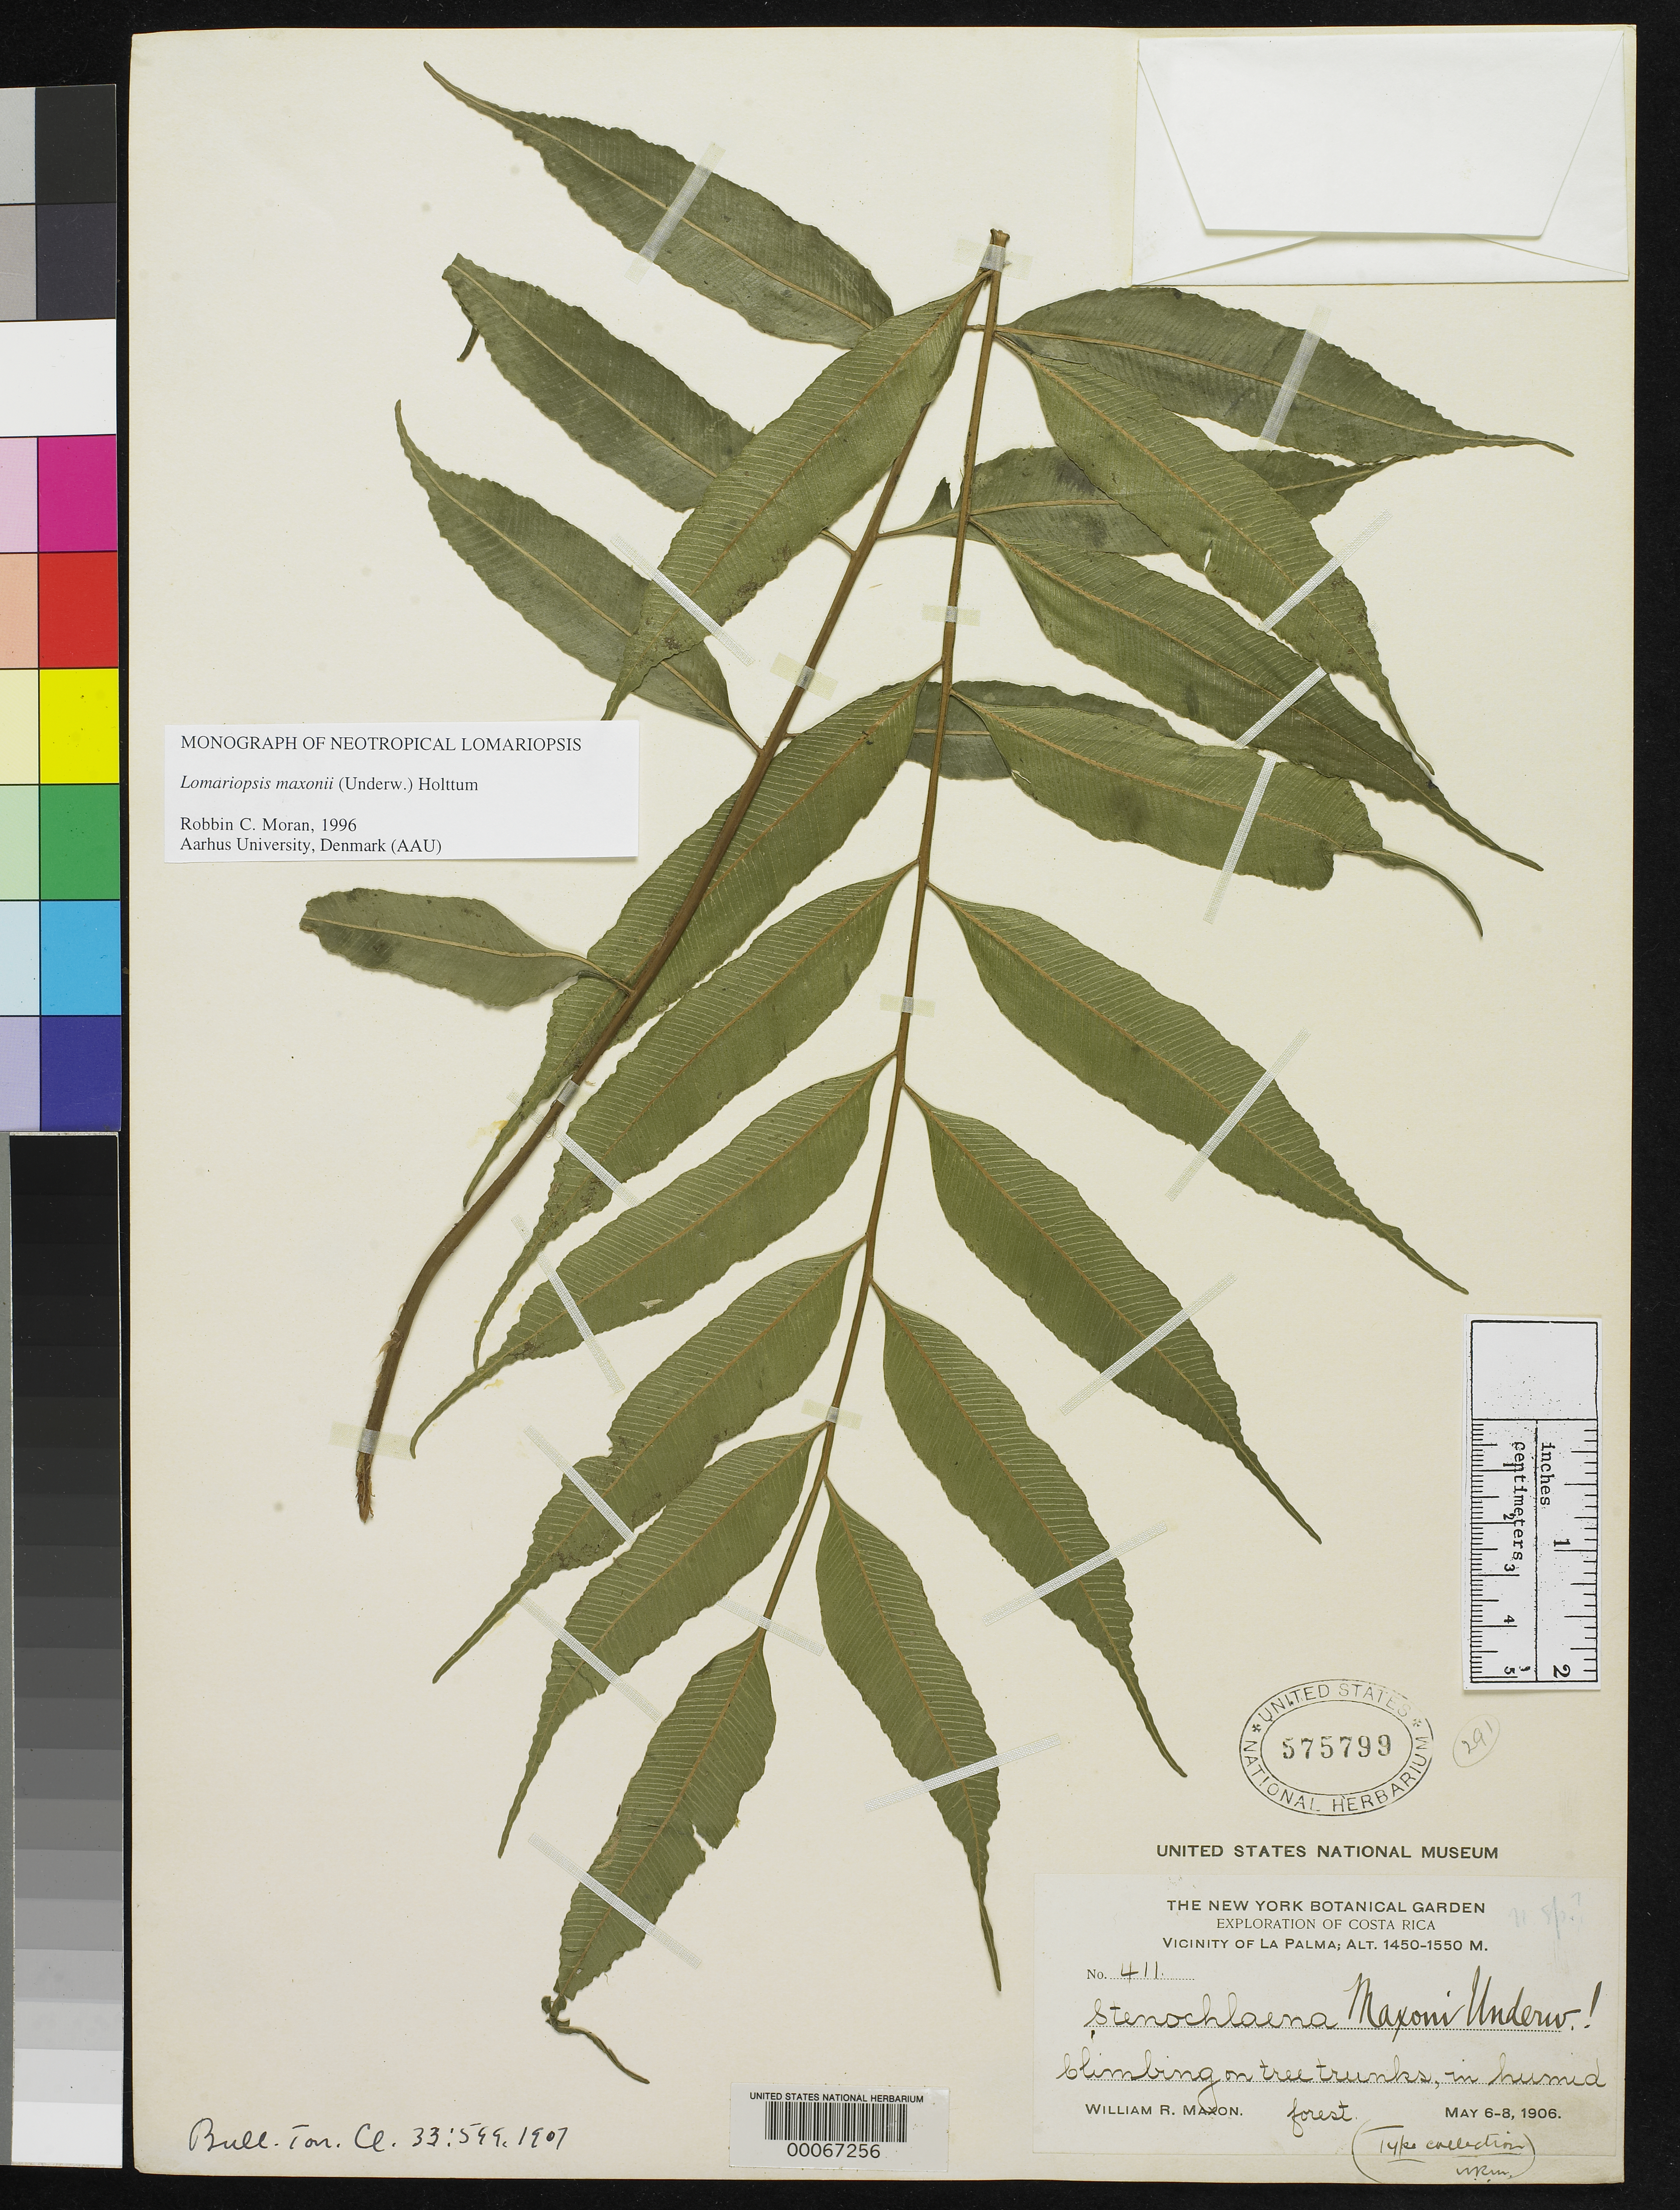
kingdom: Plantae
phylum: Tracheophyta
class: Polypodiopsida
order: Polypodiales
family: Blechnaceae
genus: Stenochlaena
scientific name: Stenochlaena maxonii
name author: Underw.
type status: Type Collection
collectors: W. R. Maxon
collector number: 411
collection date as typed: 06 May 1906 to 08 May 1906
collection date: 1906-05-06/1906-05-08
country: Costa Rica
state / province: San José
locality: Vicinity of La Palma.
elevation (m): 1450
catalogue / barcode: US 575799